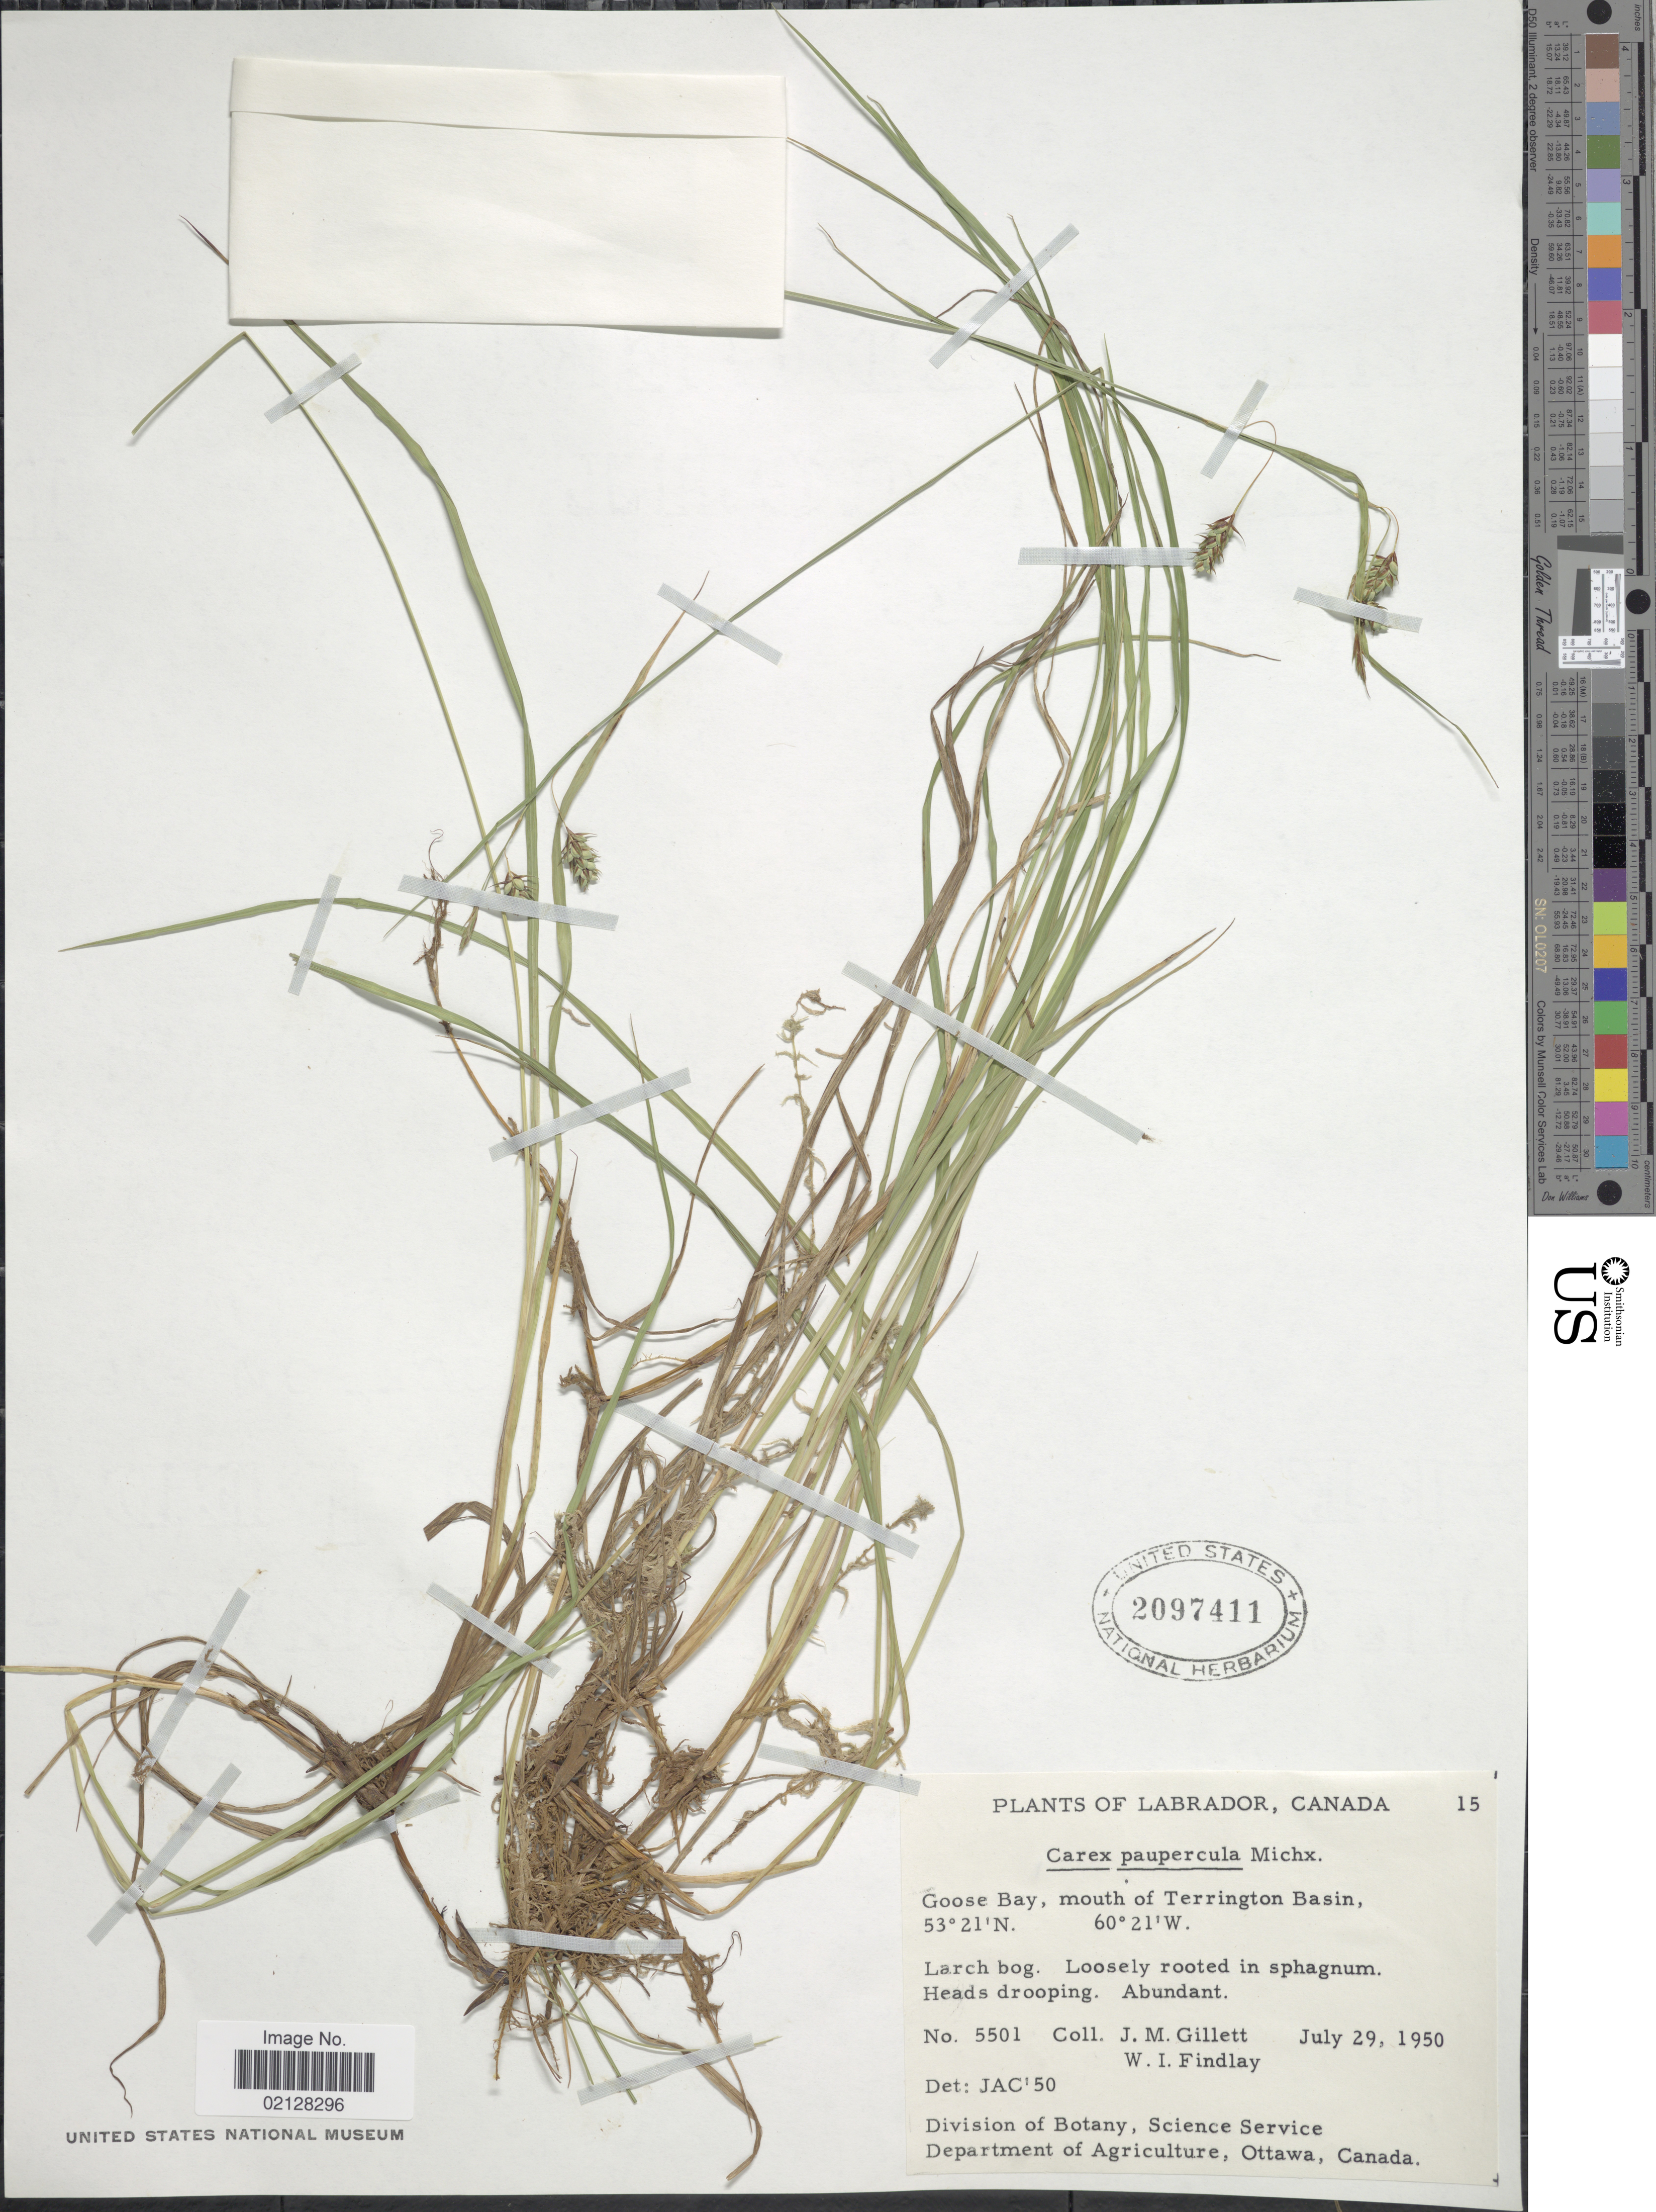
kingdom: Plantae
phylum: Tracheophyta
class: Liliopsida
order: Poales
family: Cyperaceae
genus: Carex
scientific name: Carex magellanica subsp. irrigua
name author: (Wahlenb.) Hiitonen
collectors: J. M. Gillett & W. Findlay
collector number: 5501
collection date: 1950-07-29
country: Canada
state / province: Newfoundland and Labrador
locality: Labrador. Goose Bay, mouth of Terrington Basin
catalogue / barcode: US 2097411